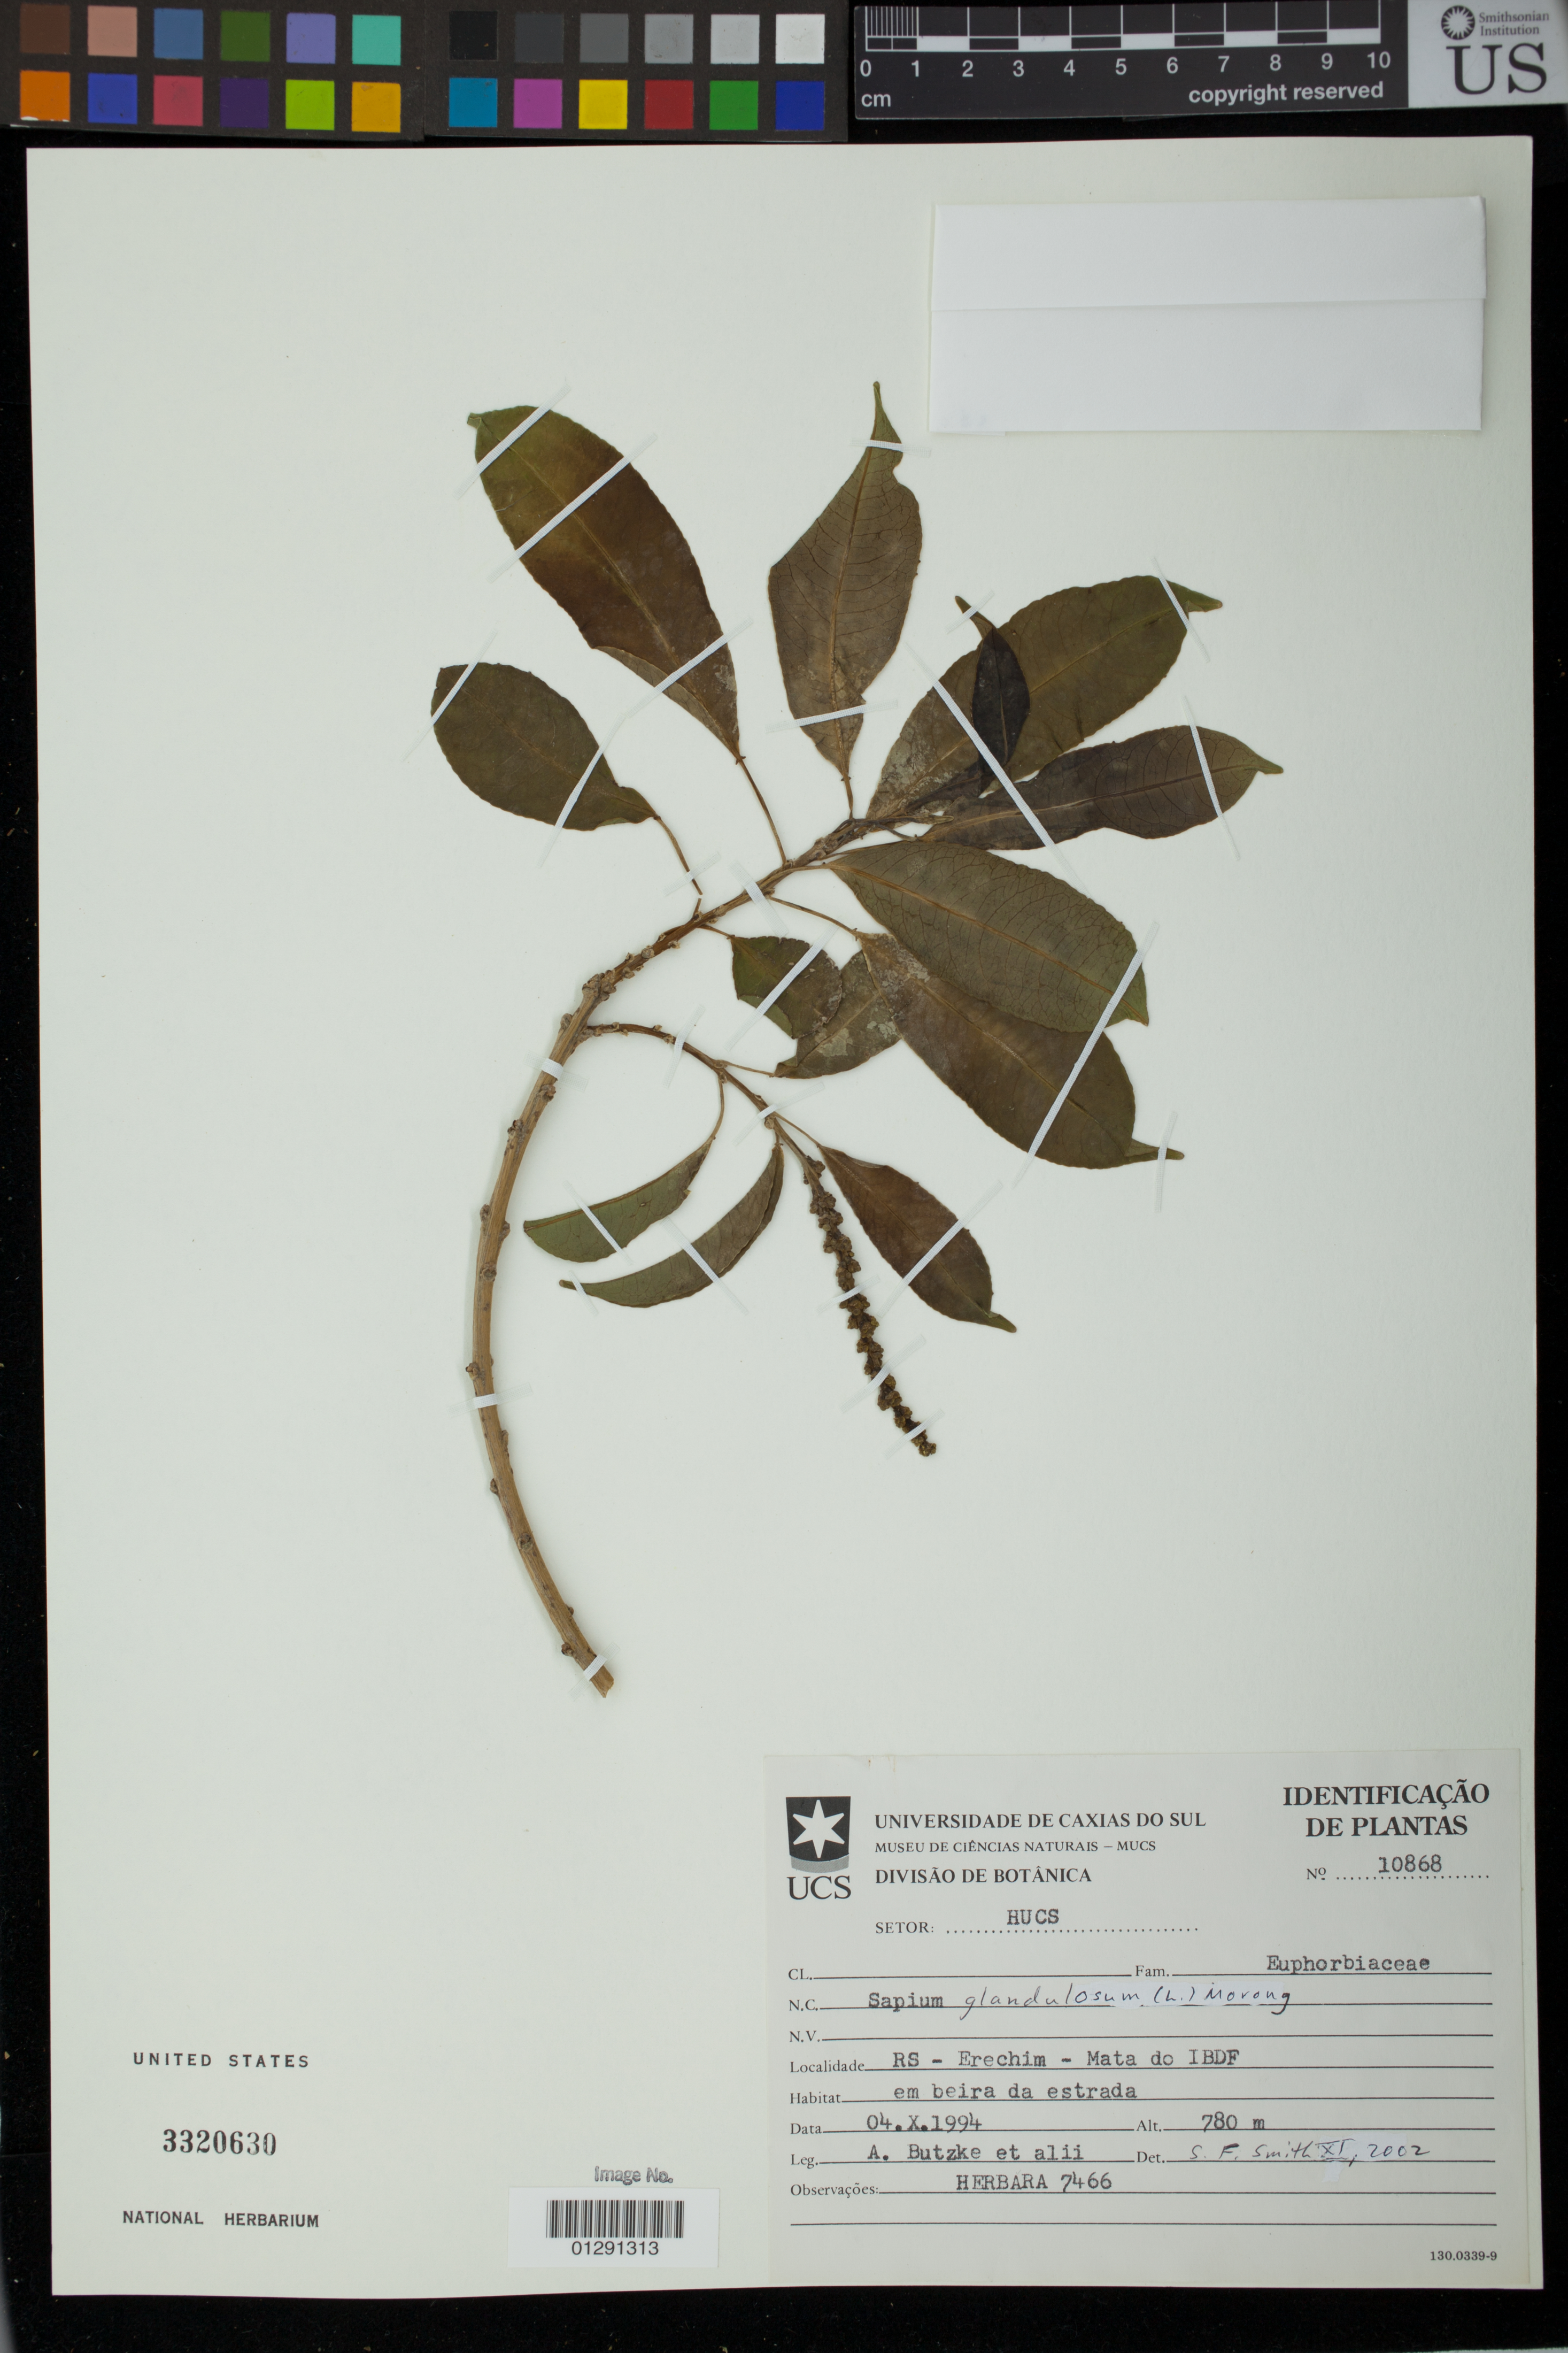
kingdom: Plantae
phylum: Tracheophyta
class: Magnoliopsida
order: Malpighiales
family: Euphorbiaceae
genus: Sapium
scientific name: Sapium glandulatum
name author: (Vell.) Pax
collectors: A. Butzke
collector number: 10868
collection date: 1994-10-04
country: Brazil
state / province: Rio Grande do Sul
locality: RS - Erechim - Mata do IBDF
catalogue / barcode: US 3320630